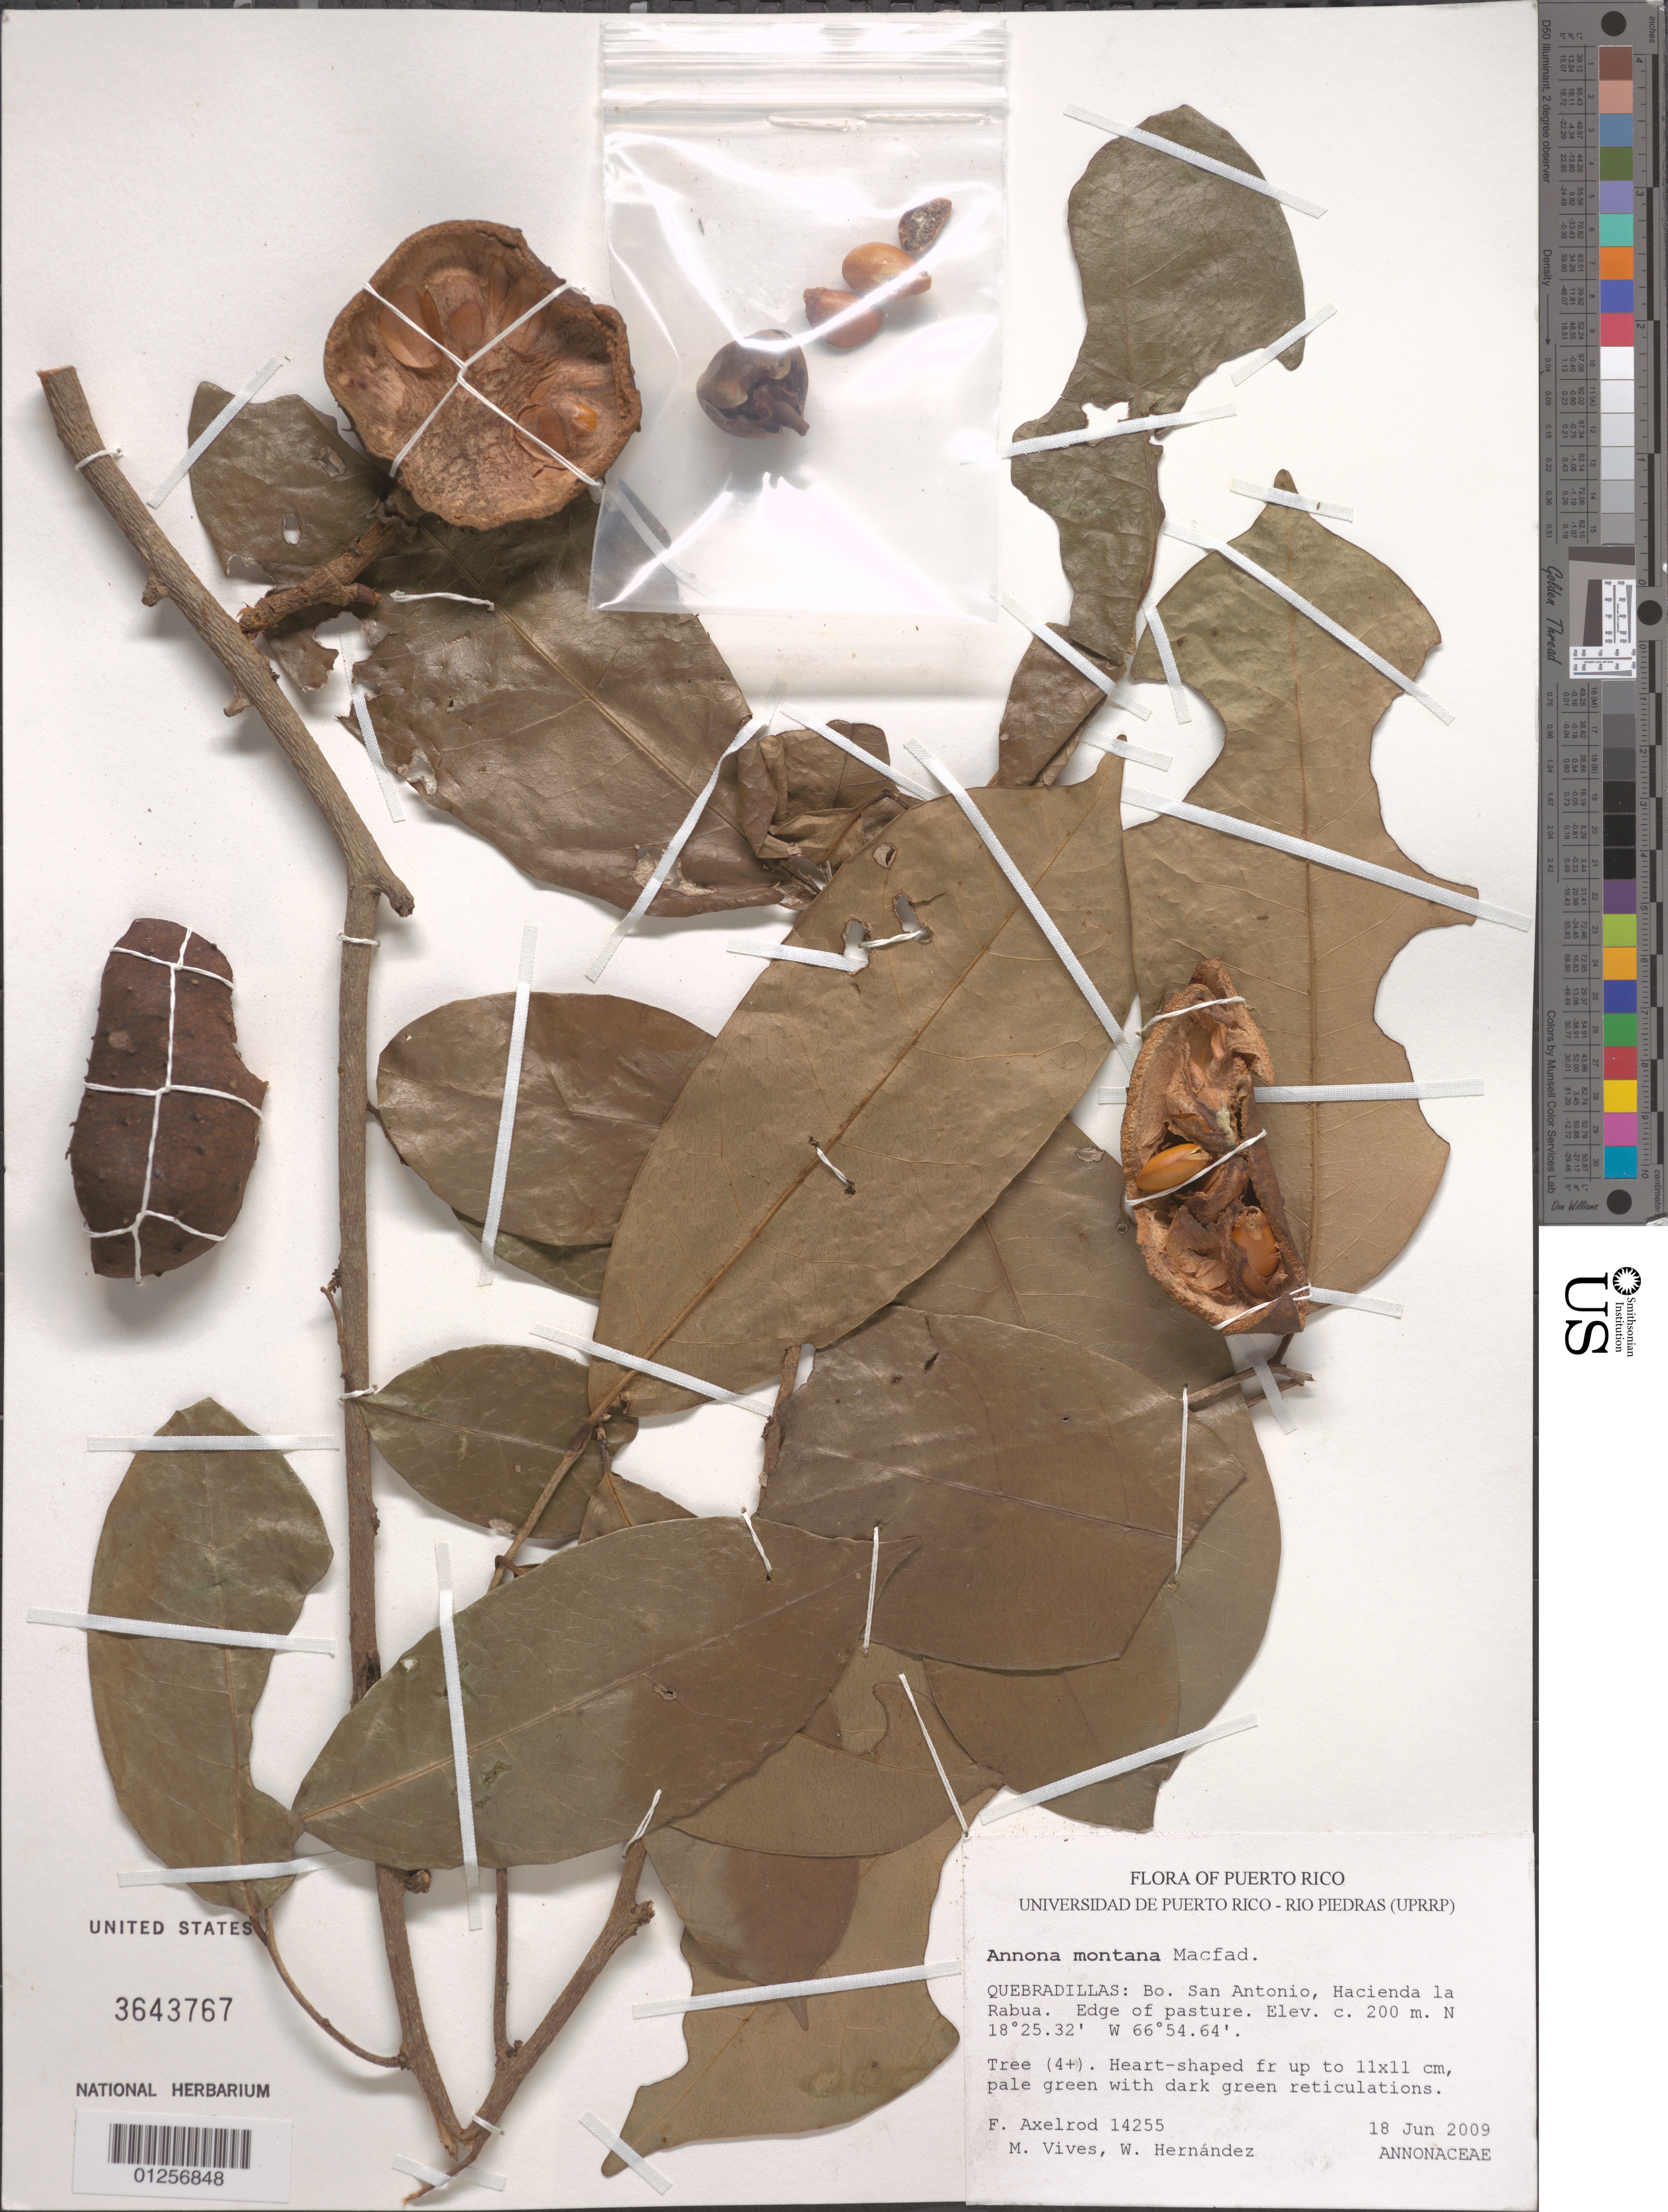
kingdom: Plantae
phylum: Tracheophyta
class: Magnoliopsida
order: Magnoliales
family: Annonaceae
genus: Annona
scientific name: Annona montana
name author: Macfad.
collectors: F. S. Axelrod, M. Vives & W. Hernández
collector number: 14255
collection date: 2009-06-18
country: Puerto Rico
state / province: Quebradillas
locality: Bo. San Antonio, Hacienda la Rabua.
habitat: Edgeof pasture.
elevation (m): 200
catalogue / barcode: US 3643767